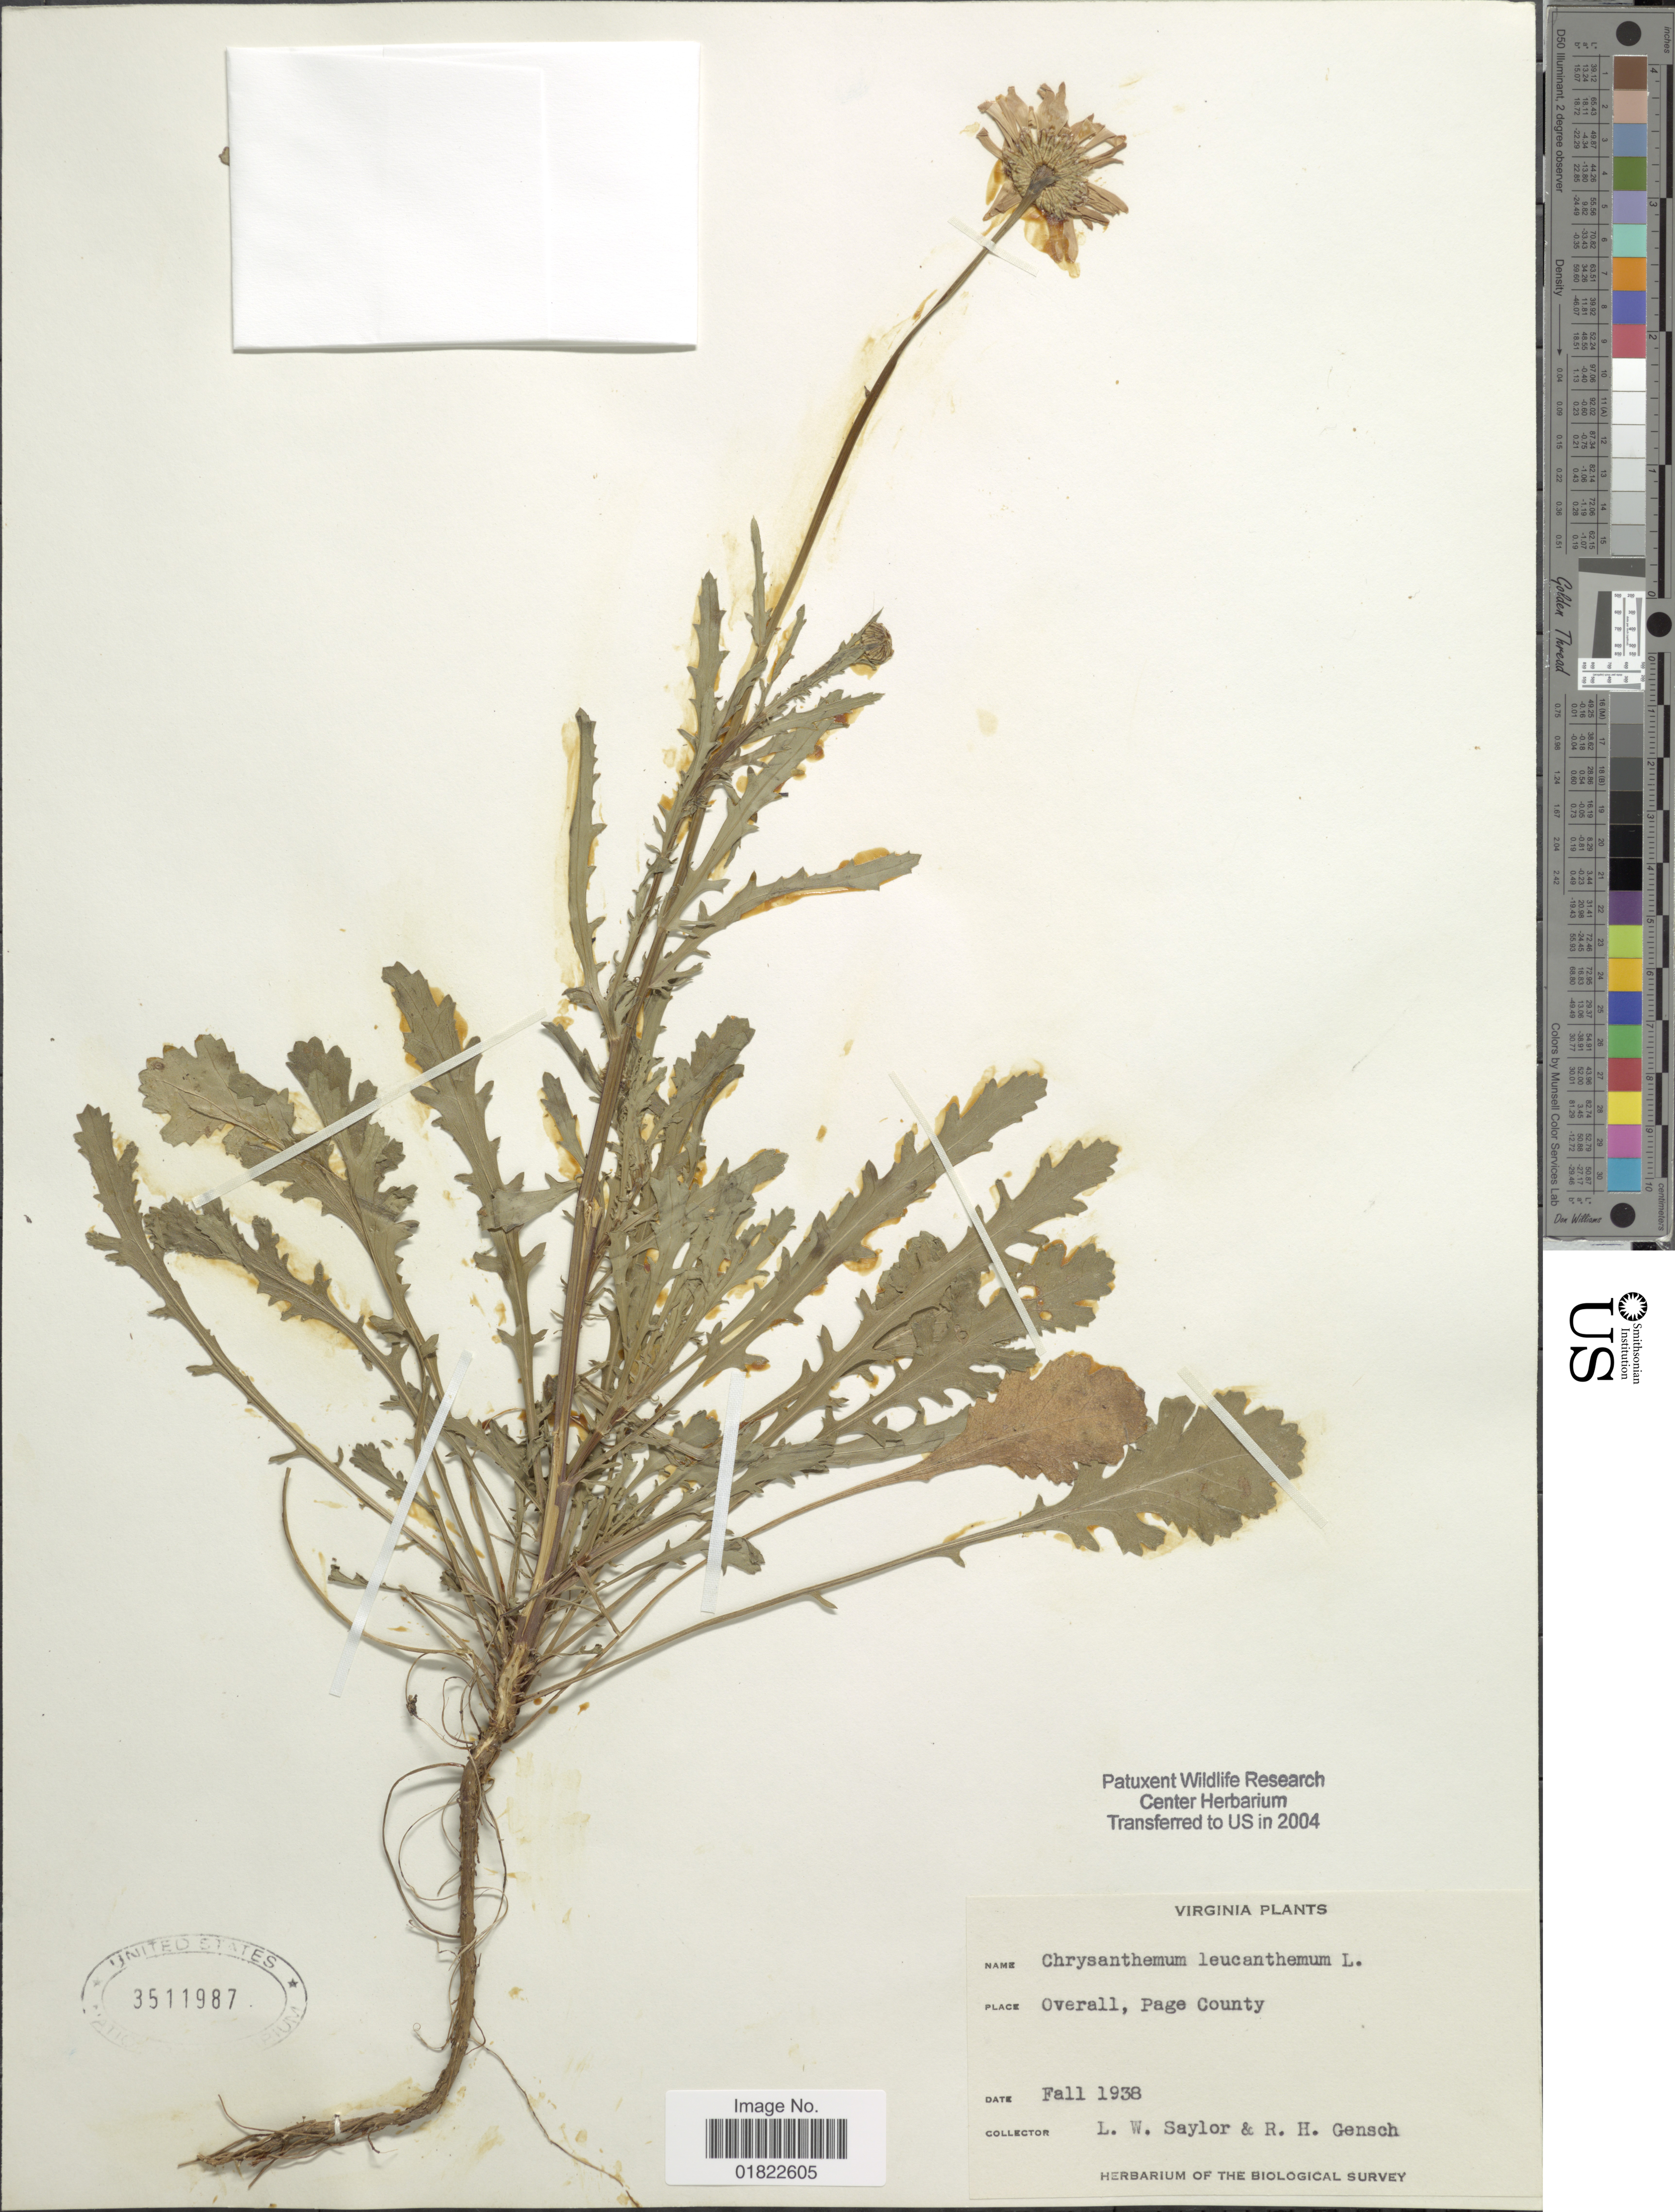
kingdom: Plantae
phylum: Tracheophyta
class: Magnoliopsida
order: Asterales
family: Asteraceae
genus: Leucanthemum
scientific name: Leucanthemum vulgare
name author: Lam.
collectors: W. Saylor & R. Gensch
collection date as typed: Fall 1938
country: United States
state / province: Virginia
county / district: Page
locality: Virginia. Overall, Page county.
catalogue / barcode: US 3511987